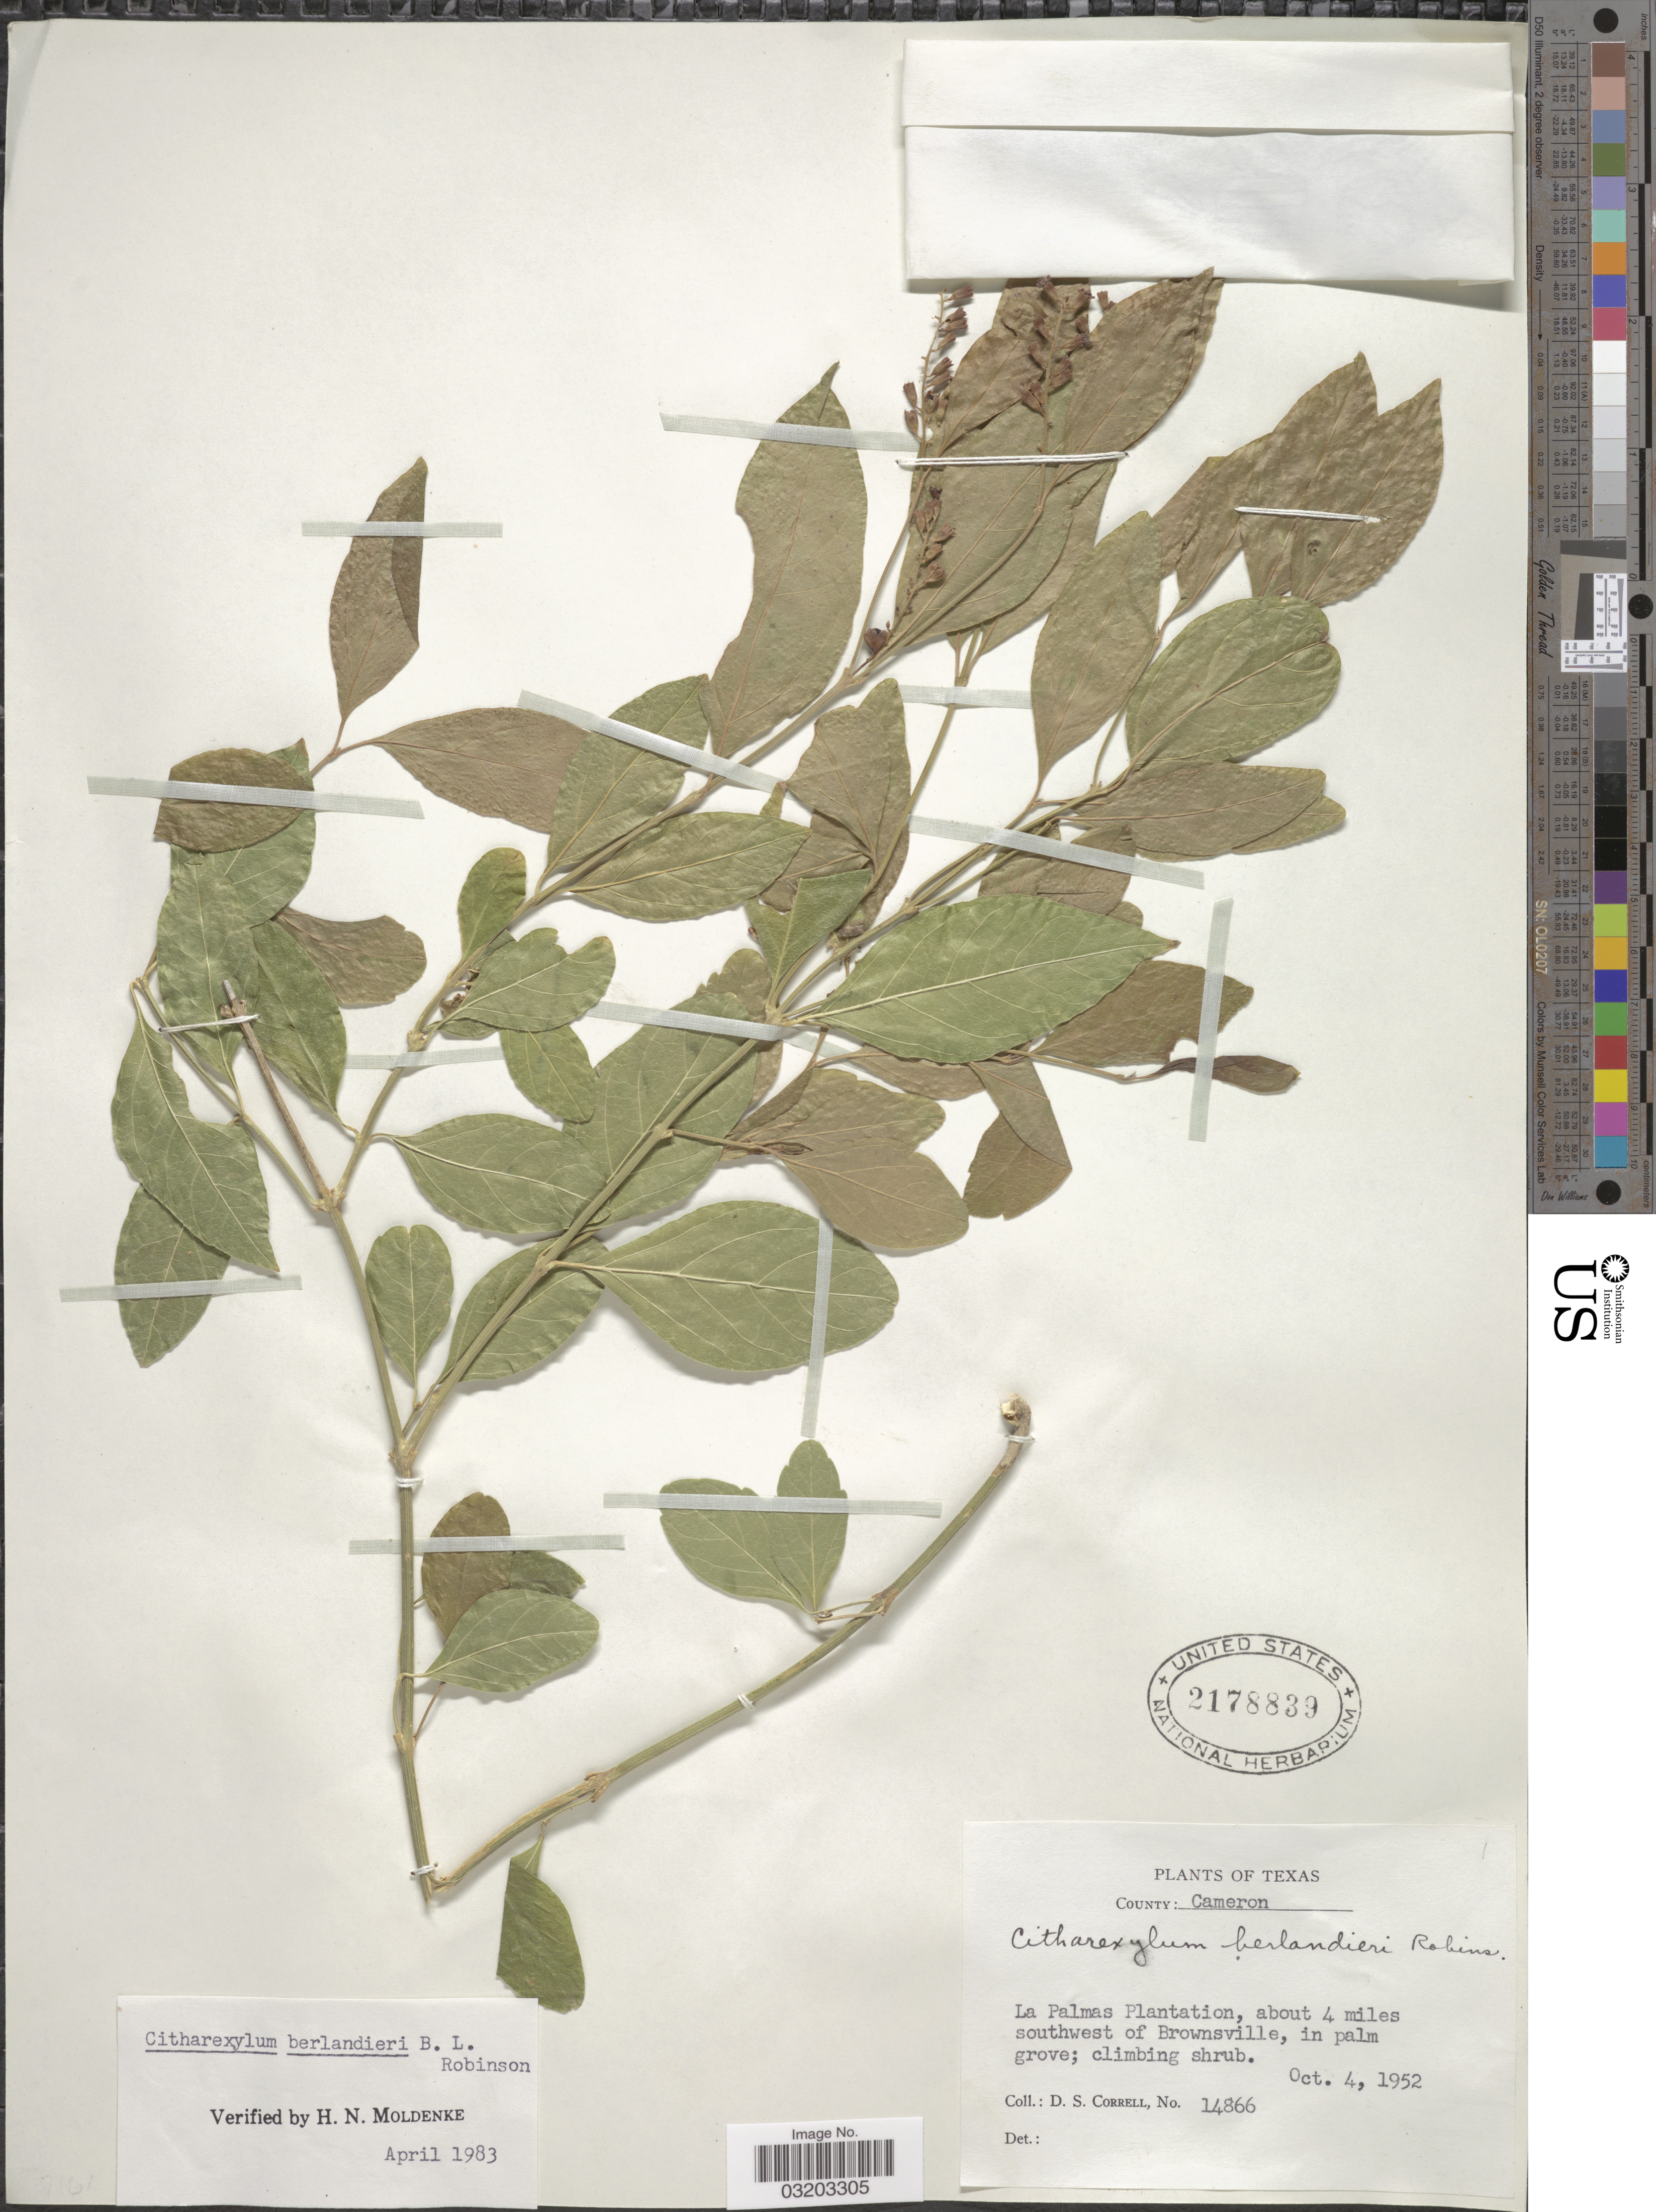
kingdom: Plantae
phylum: Tracheophyta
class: Magnoliopsida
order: Lamiales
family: Verbenaceae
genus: Citharexylum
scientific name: Citharexylum berlandieri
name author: B.L. Rob.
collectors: D. S. Correll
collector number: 14866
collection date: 1952-10-04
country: United States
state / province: Texas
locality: County: Cameron. La Palmas Plantation, about 4 miles southwest of Brownsville, in palm grove.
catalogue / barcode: US 2178839